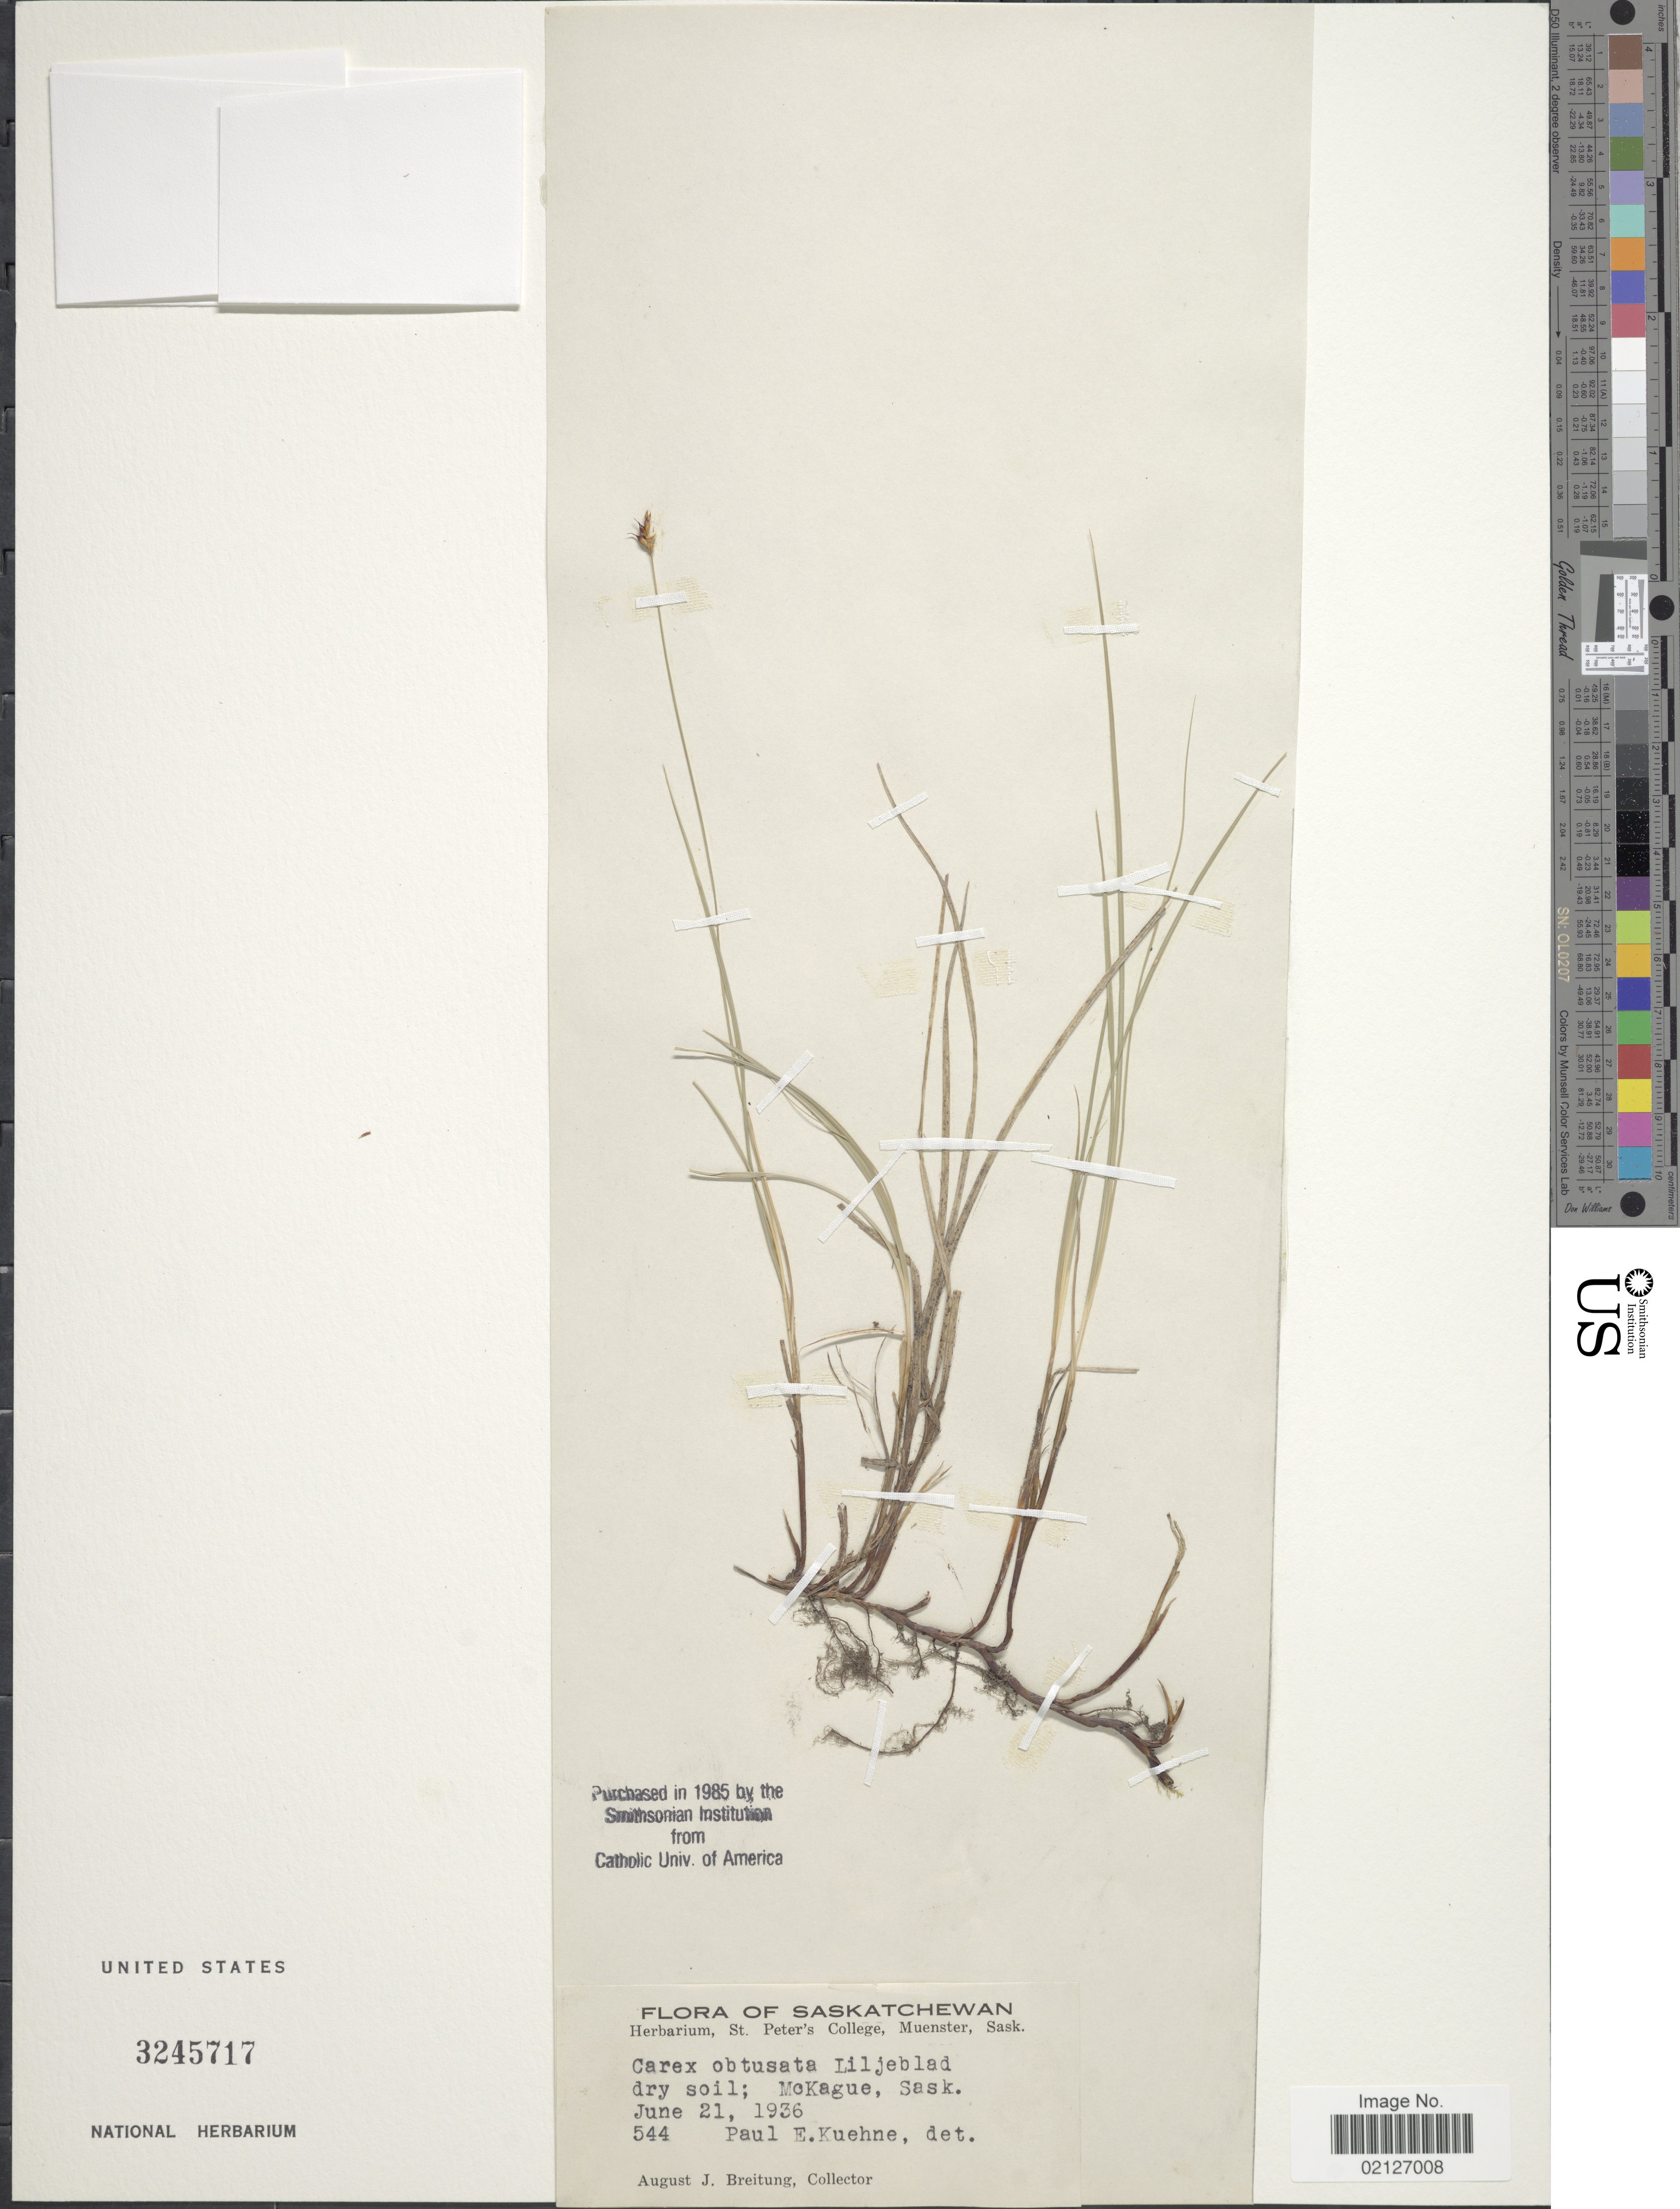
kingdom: Plantae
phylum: Tracheophyta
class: Liliopsida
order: Poales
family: Cyperaceae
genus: Carex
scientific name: Carex obtusata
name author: Lilj.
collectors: A. Breitung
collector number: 544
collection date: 1936-06-21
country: Canada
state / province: Saskatchewan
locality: Mckague, Sask.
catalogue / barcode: US 3245717